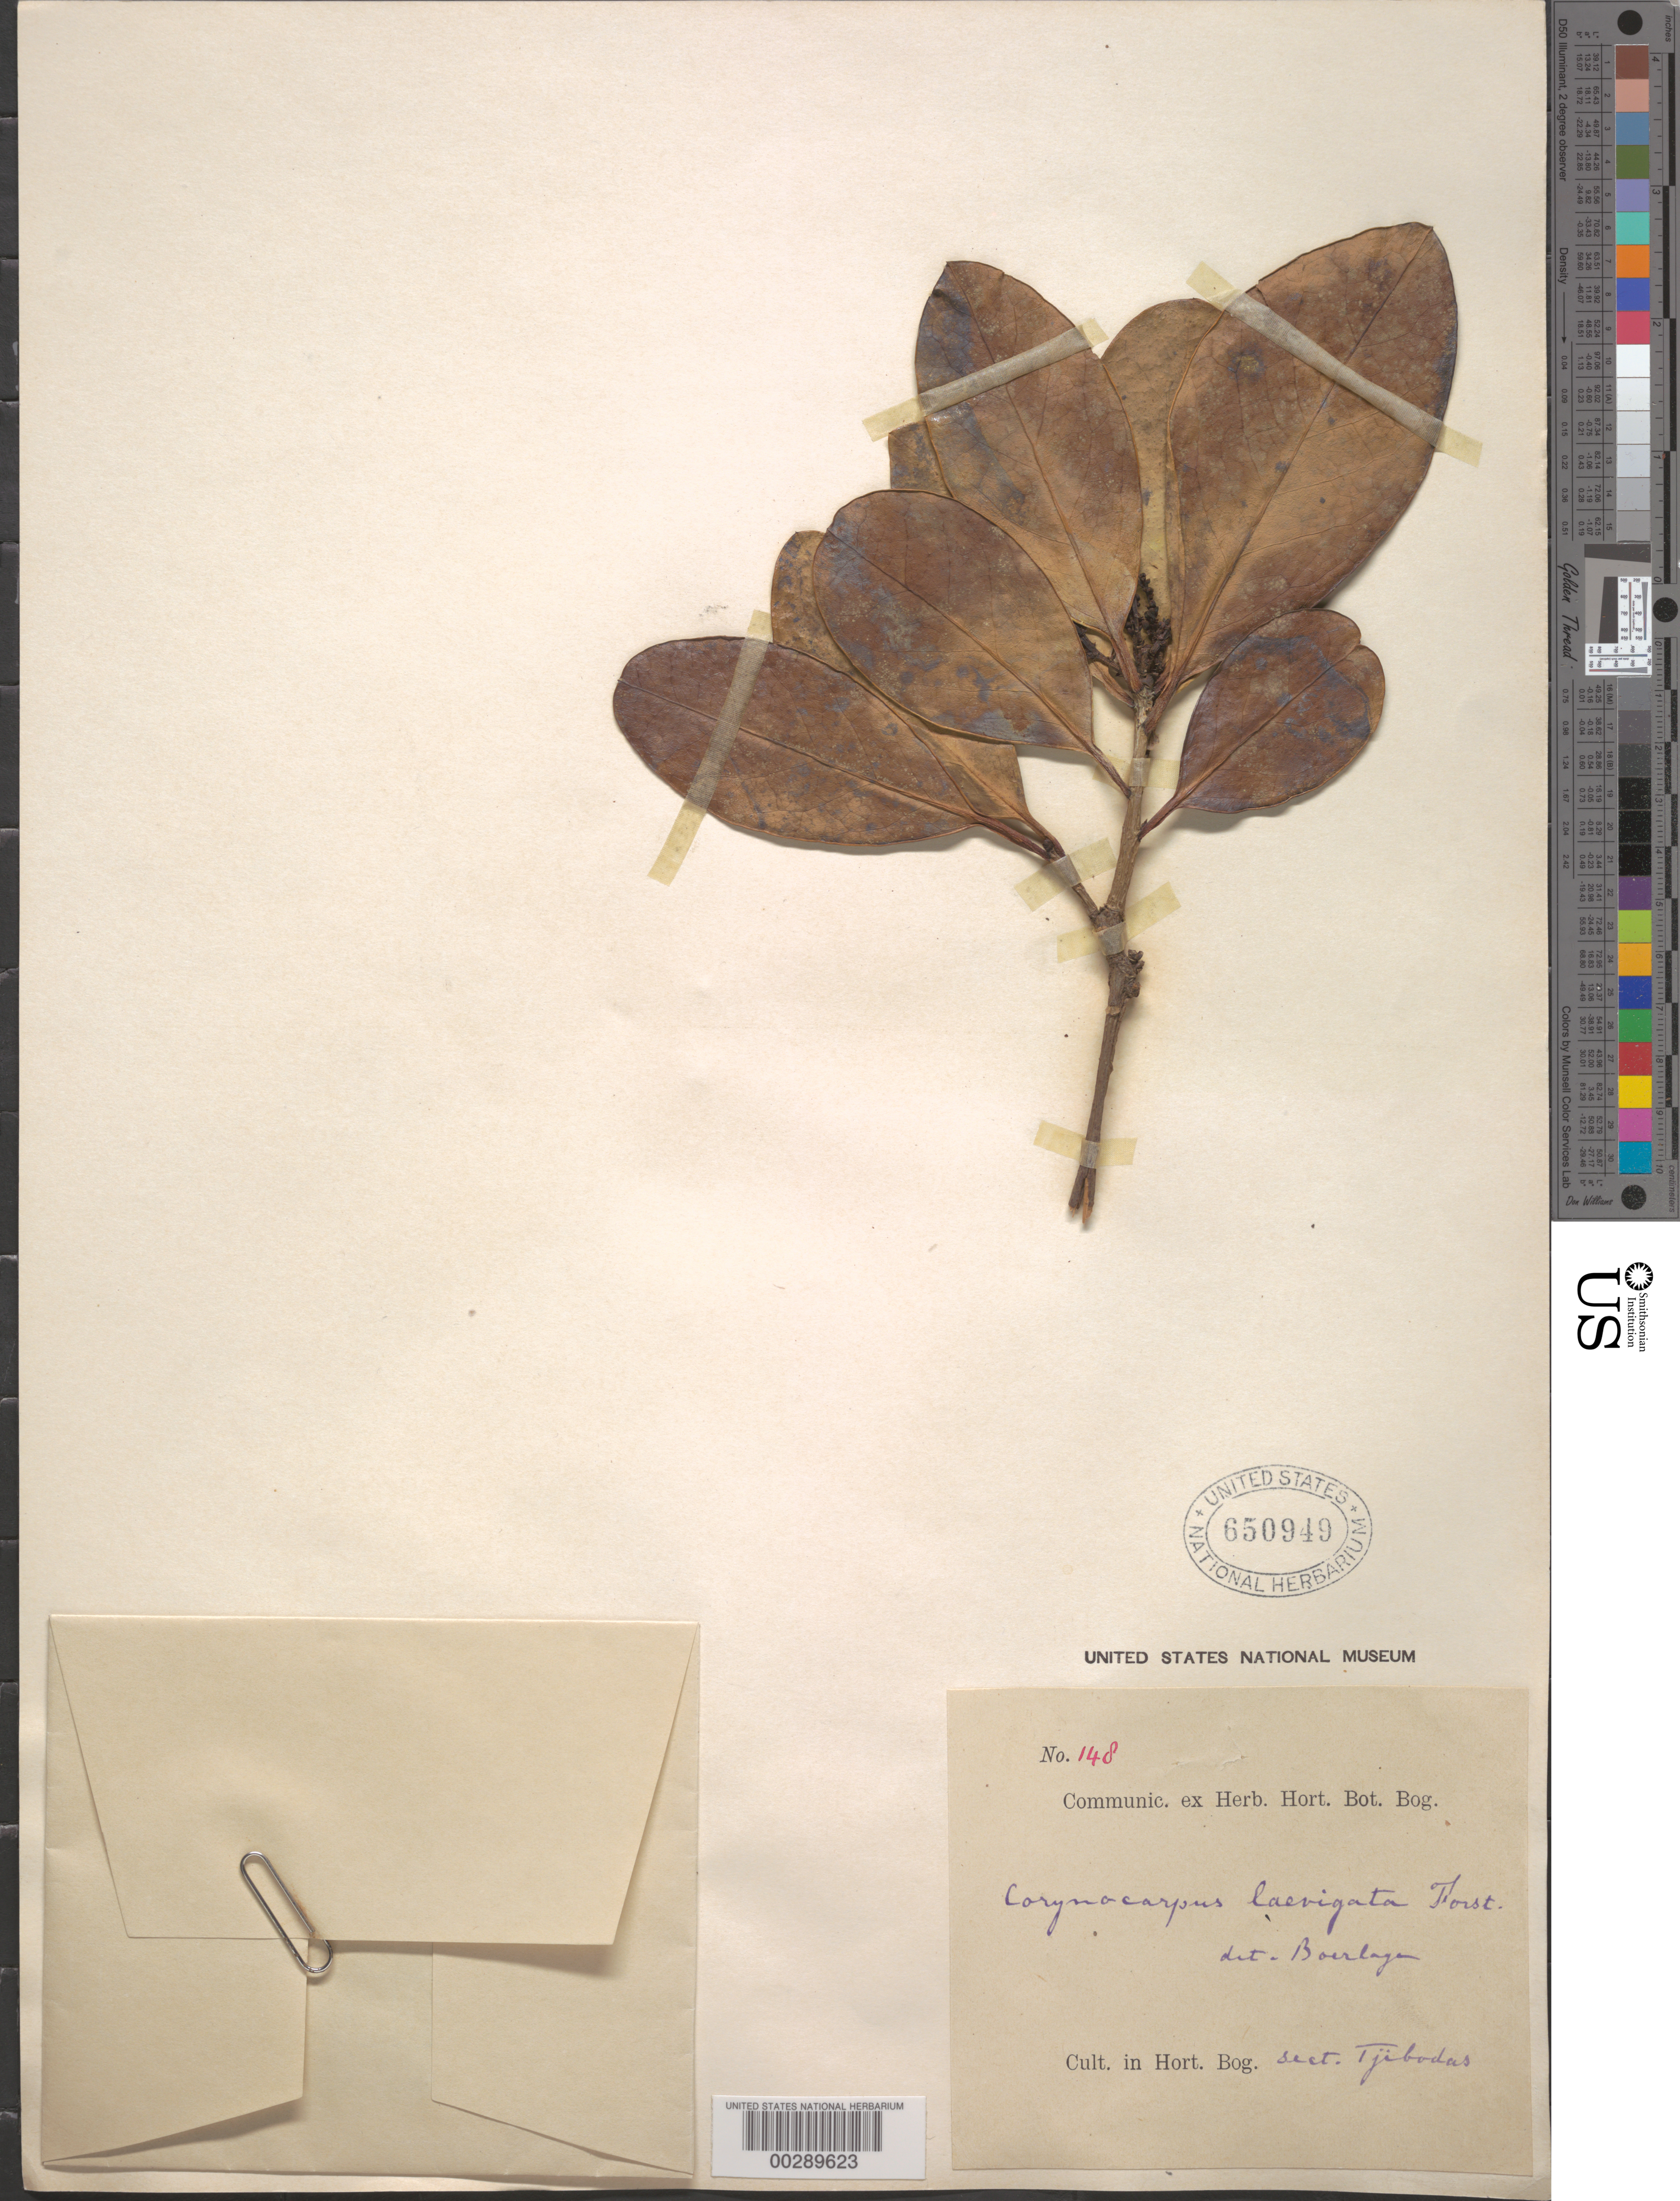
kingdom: Plantae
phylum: Tracheophyta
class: Magnoliopsida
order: Cucurbitales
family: Corynocarpaceae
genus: Corynocarpus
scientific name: Corynocarpus laevigatus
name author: J.R. Forst. & G. Forst.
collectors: ex herb. Bot. Bog.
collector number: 148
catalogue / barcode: US 650949